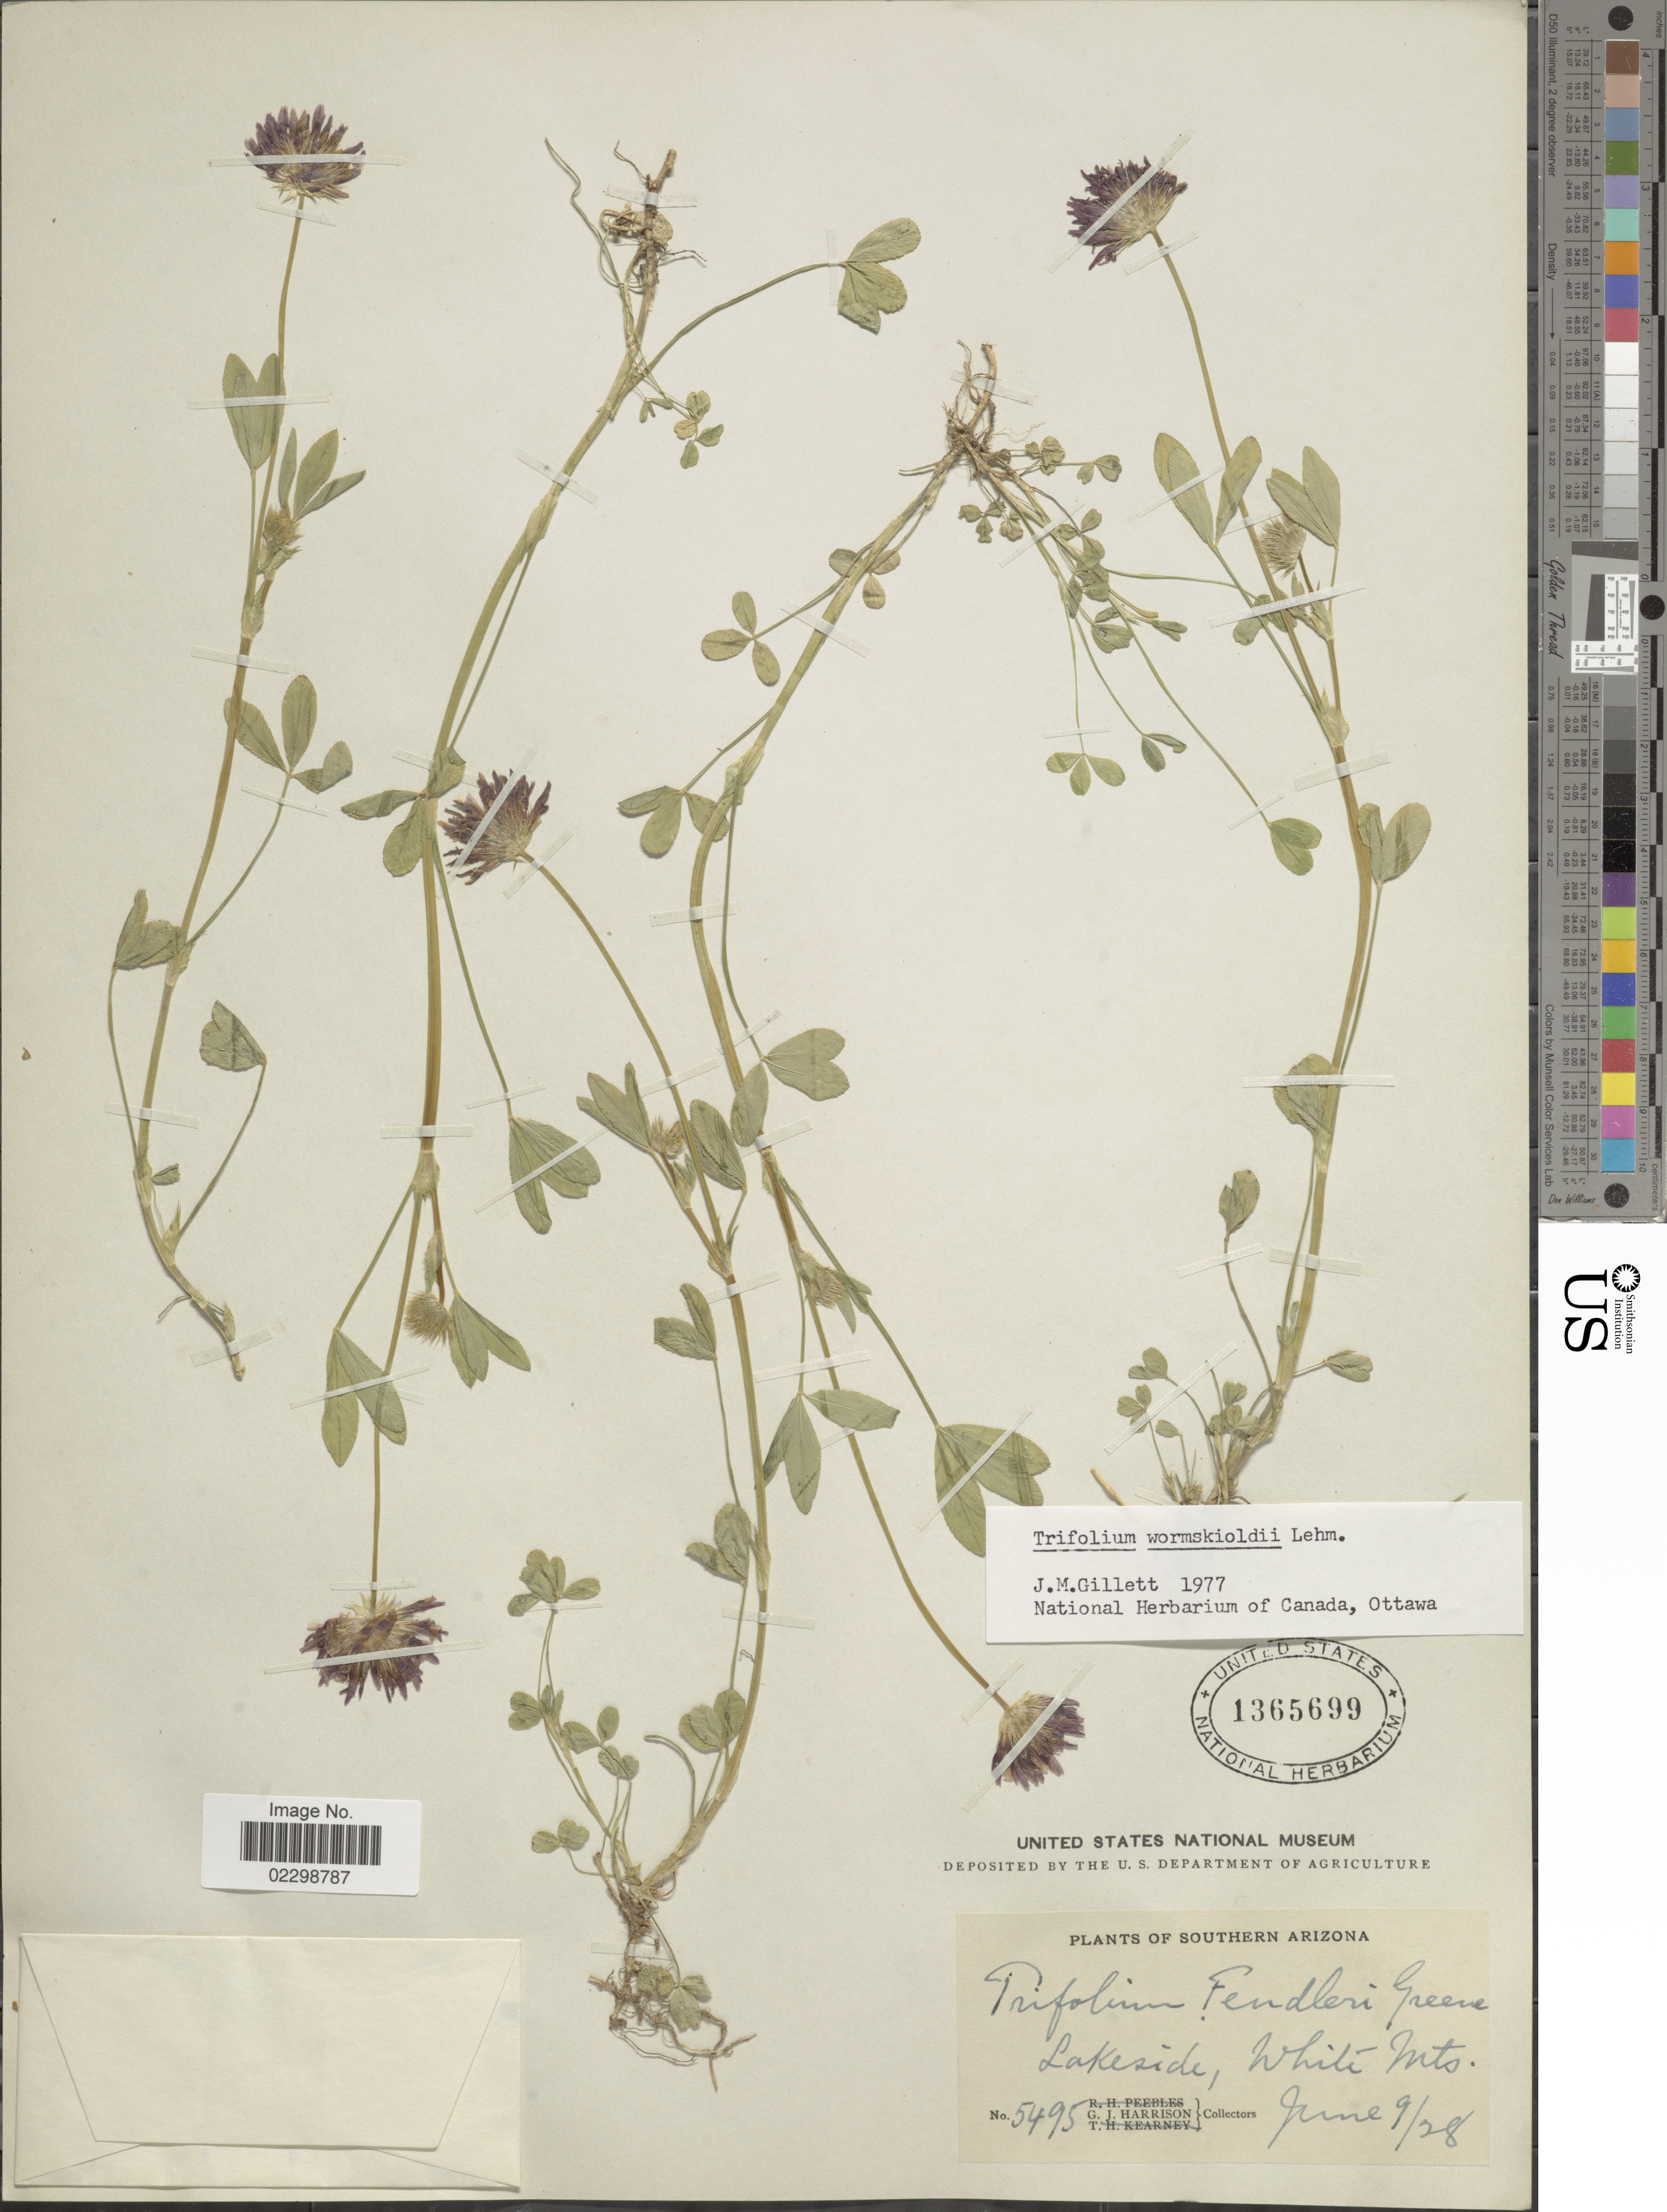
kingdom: Plantae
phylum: Tracheophyta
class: Magnoliopsida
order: Fabales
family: Fabaceae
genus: Trifolium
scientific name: Trifolium wormskioldii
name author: Lehm.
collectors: G. J. Harrison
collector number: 5495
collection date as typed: Transcribed d/m/y: 9/6/28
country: United States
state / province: Arizona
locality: Southern Arizona, Lakeside, White Mts.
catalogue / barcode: US 1365699